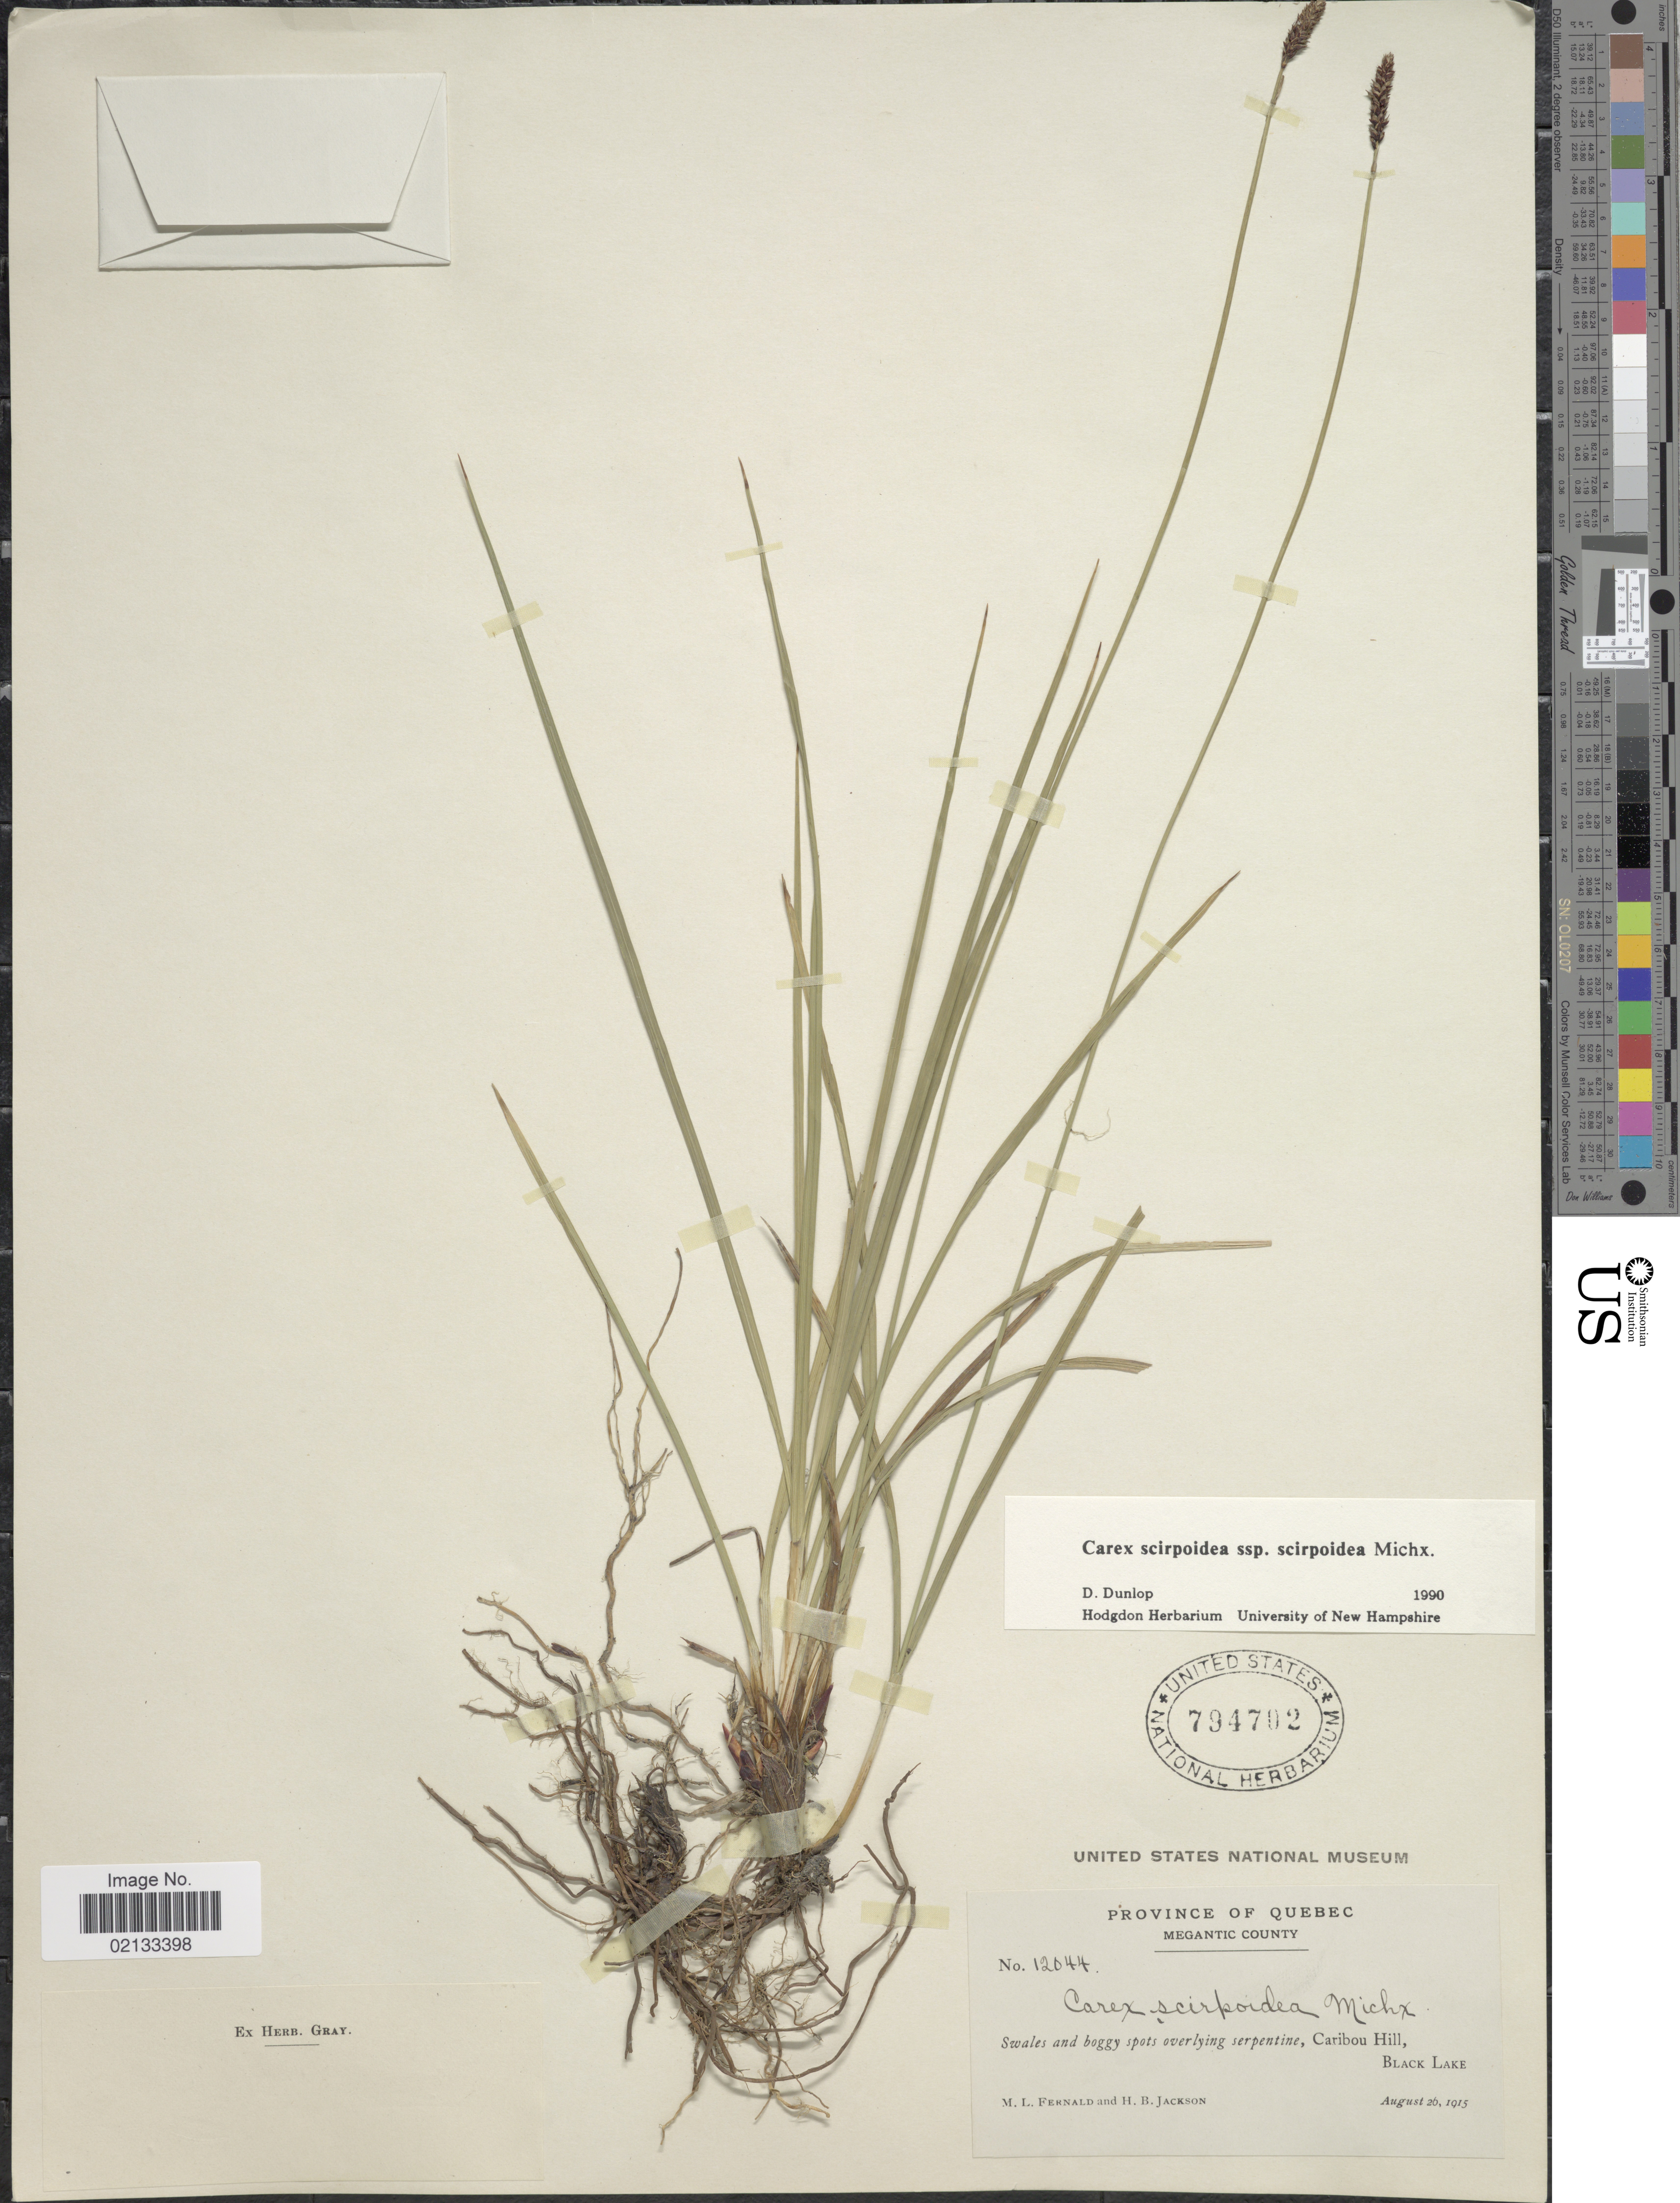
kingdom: Plantae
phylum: Tracheophyta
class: Liliopsida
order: Poales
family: Cyperaceae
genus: Carex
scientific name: Carex scirpoidea subsp. scirpoidea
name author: Michx.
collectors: M. L. Fernald & H. Jackson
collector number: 12044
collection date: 1915-08-26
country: Canada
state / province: Quebec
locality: Megantic County, Swales and boggy spots overlying serpentine, Caribou Hill, Black Lake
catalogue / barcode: US 794702